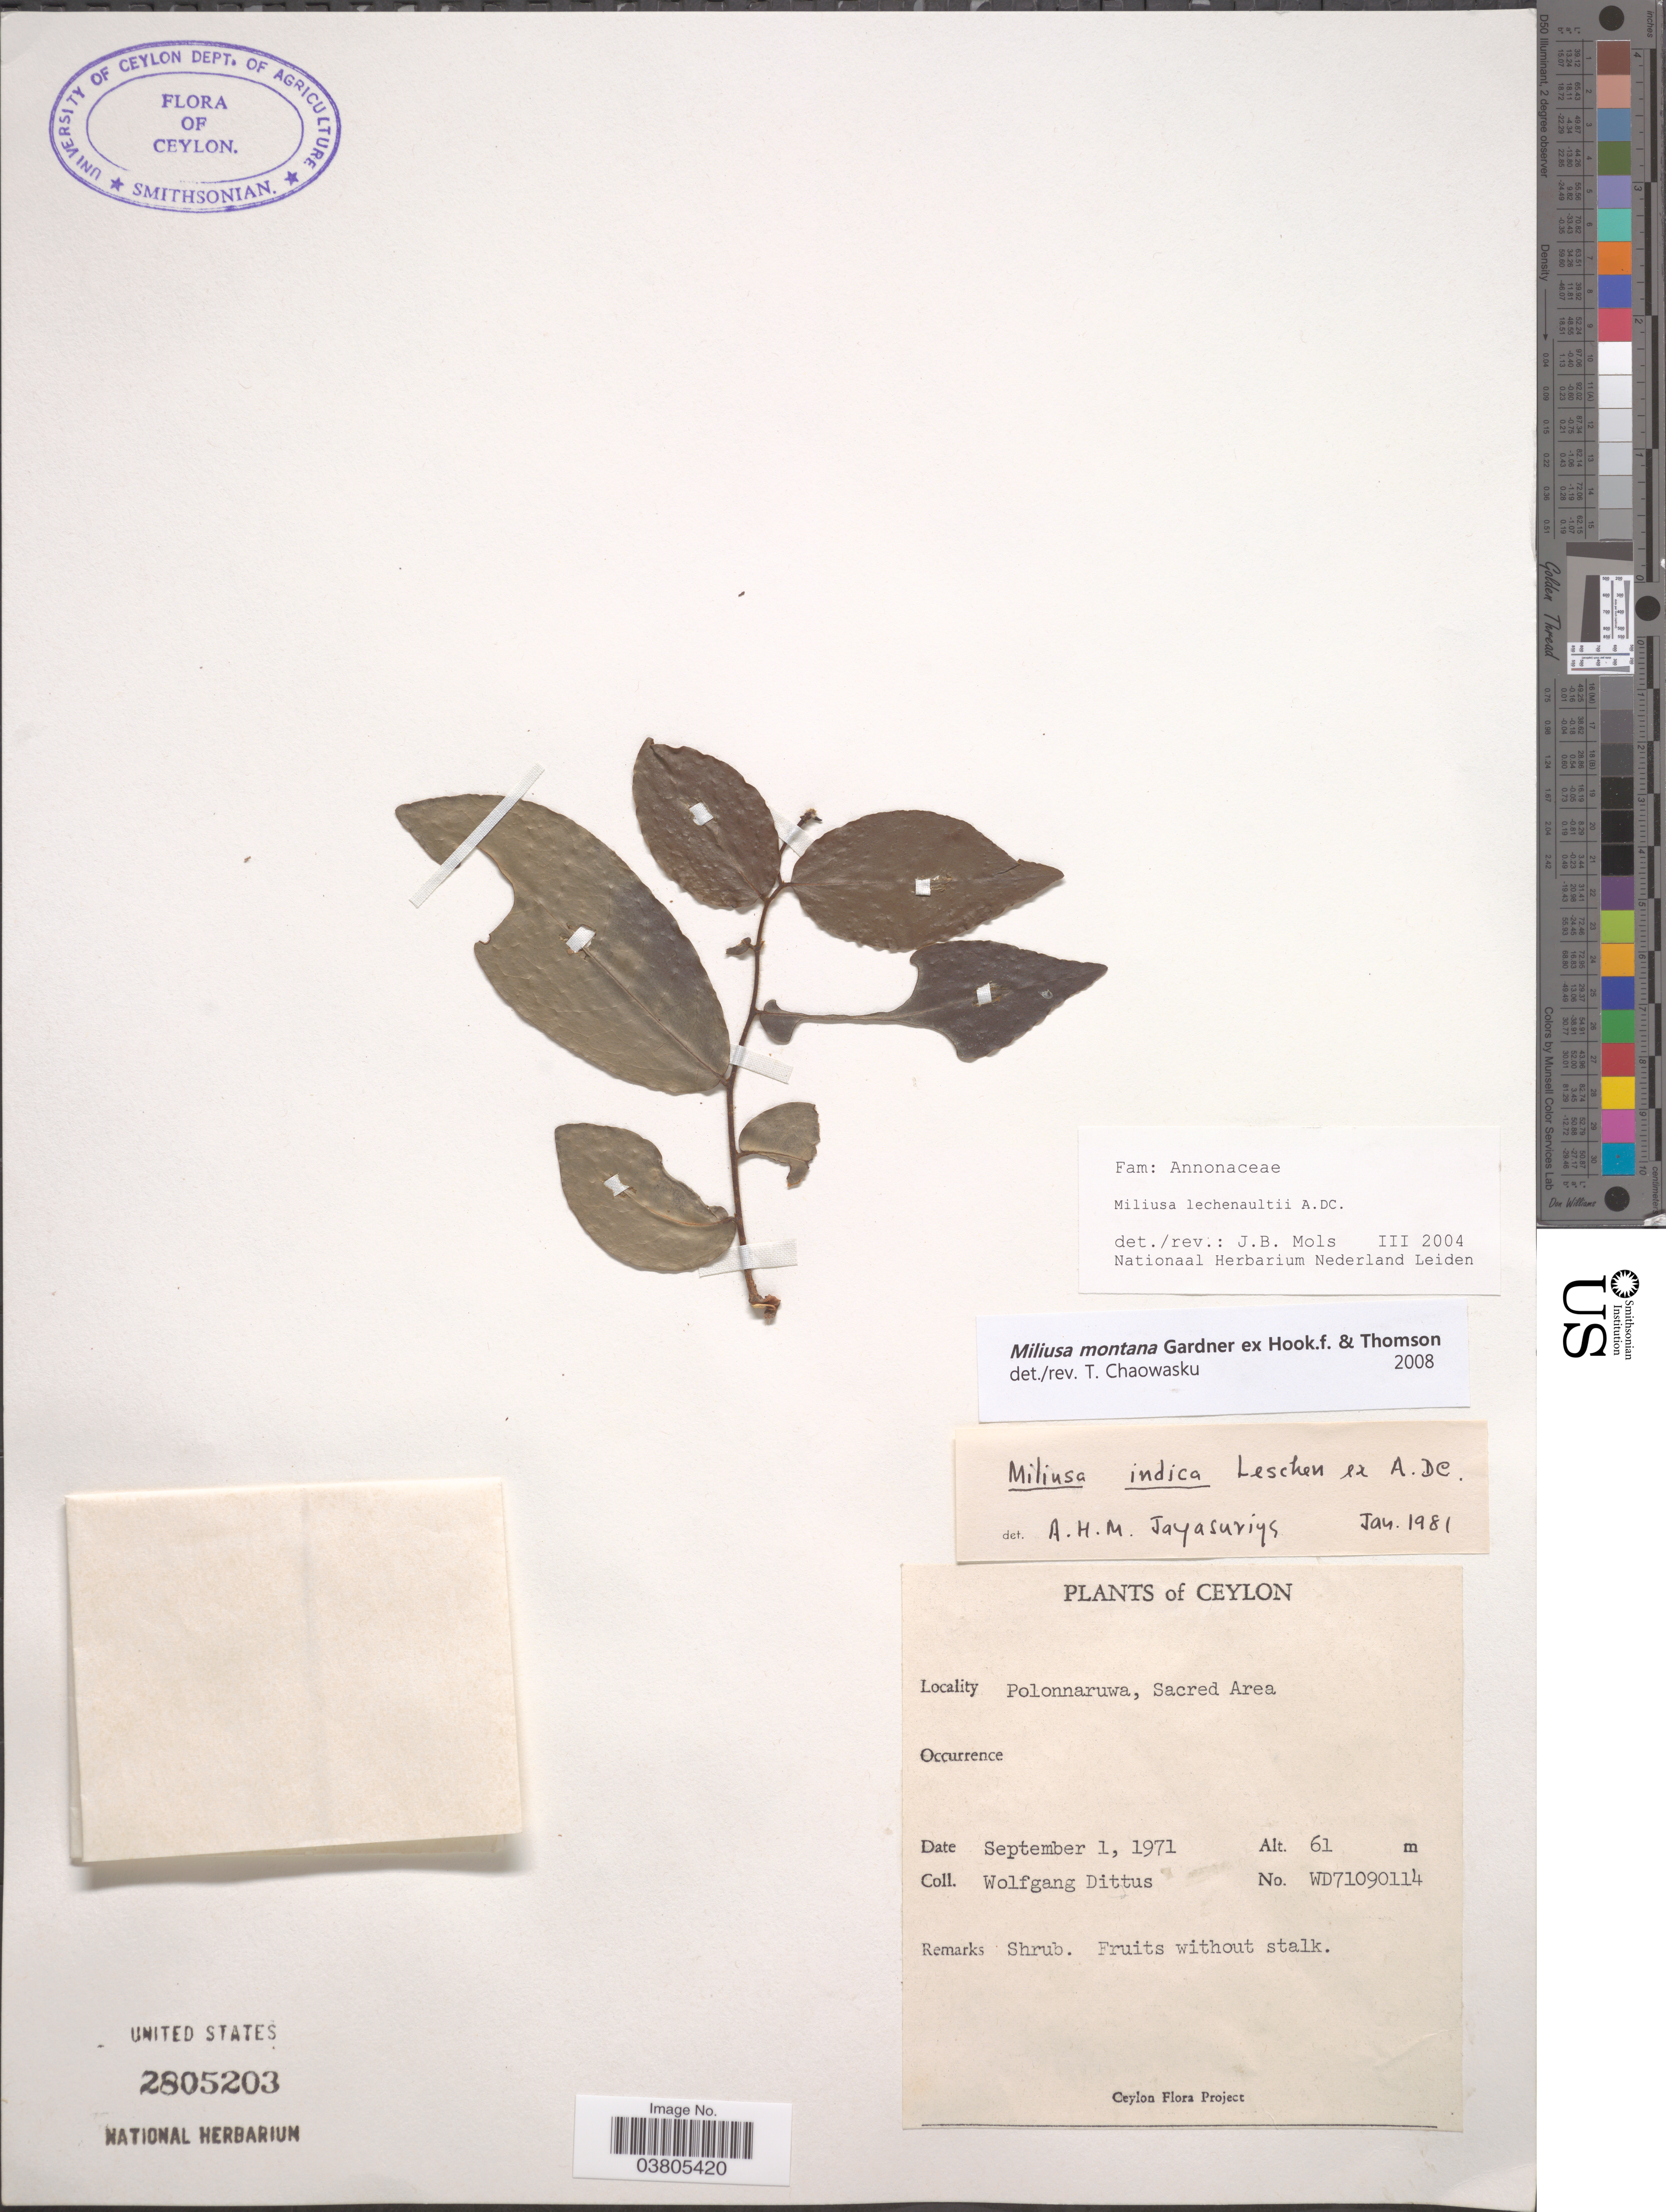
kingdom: Plantae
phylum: Tracheophyta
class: Magnoliopsida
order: Magnoliales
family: Annonaceae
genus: Miliusa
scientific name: Miliusa montana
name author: Gardner ex Hook. f. & Thomson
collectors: W. Dittus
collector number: WD71090114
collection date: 1971-09-01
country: Sri Lanka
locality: Ceylon. Polonnaruwa, Sacred Area.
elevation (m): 61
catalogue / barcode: US 2805203